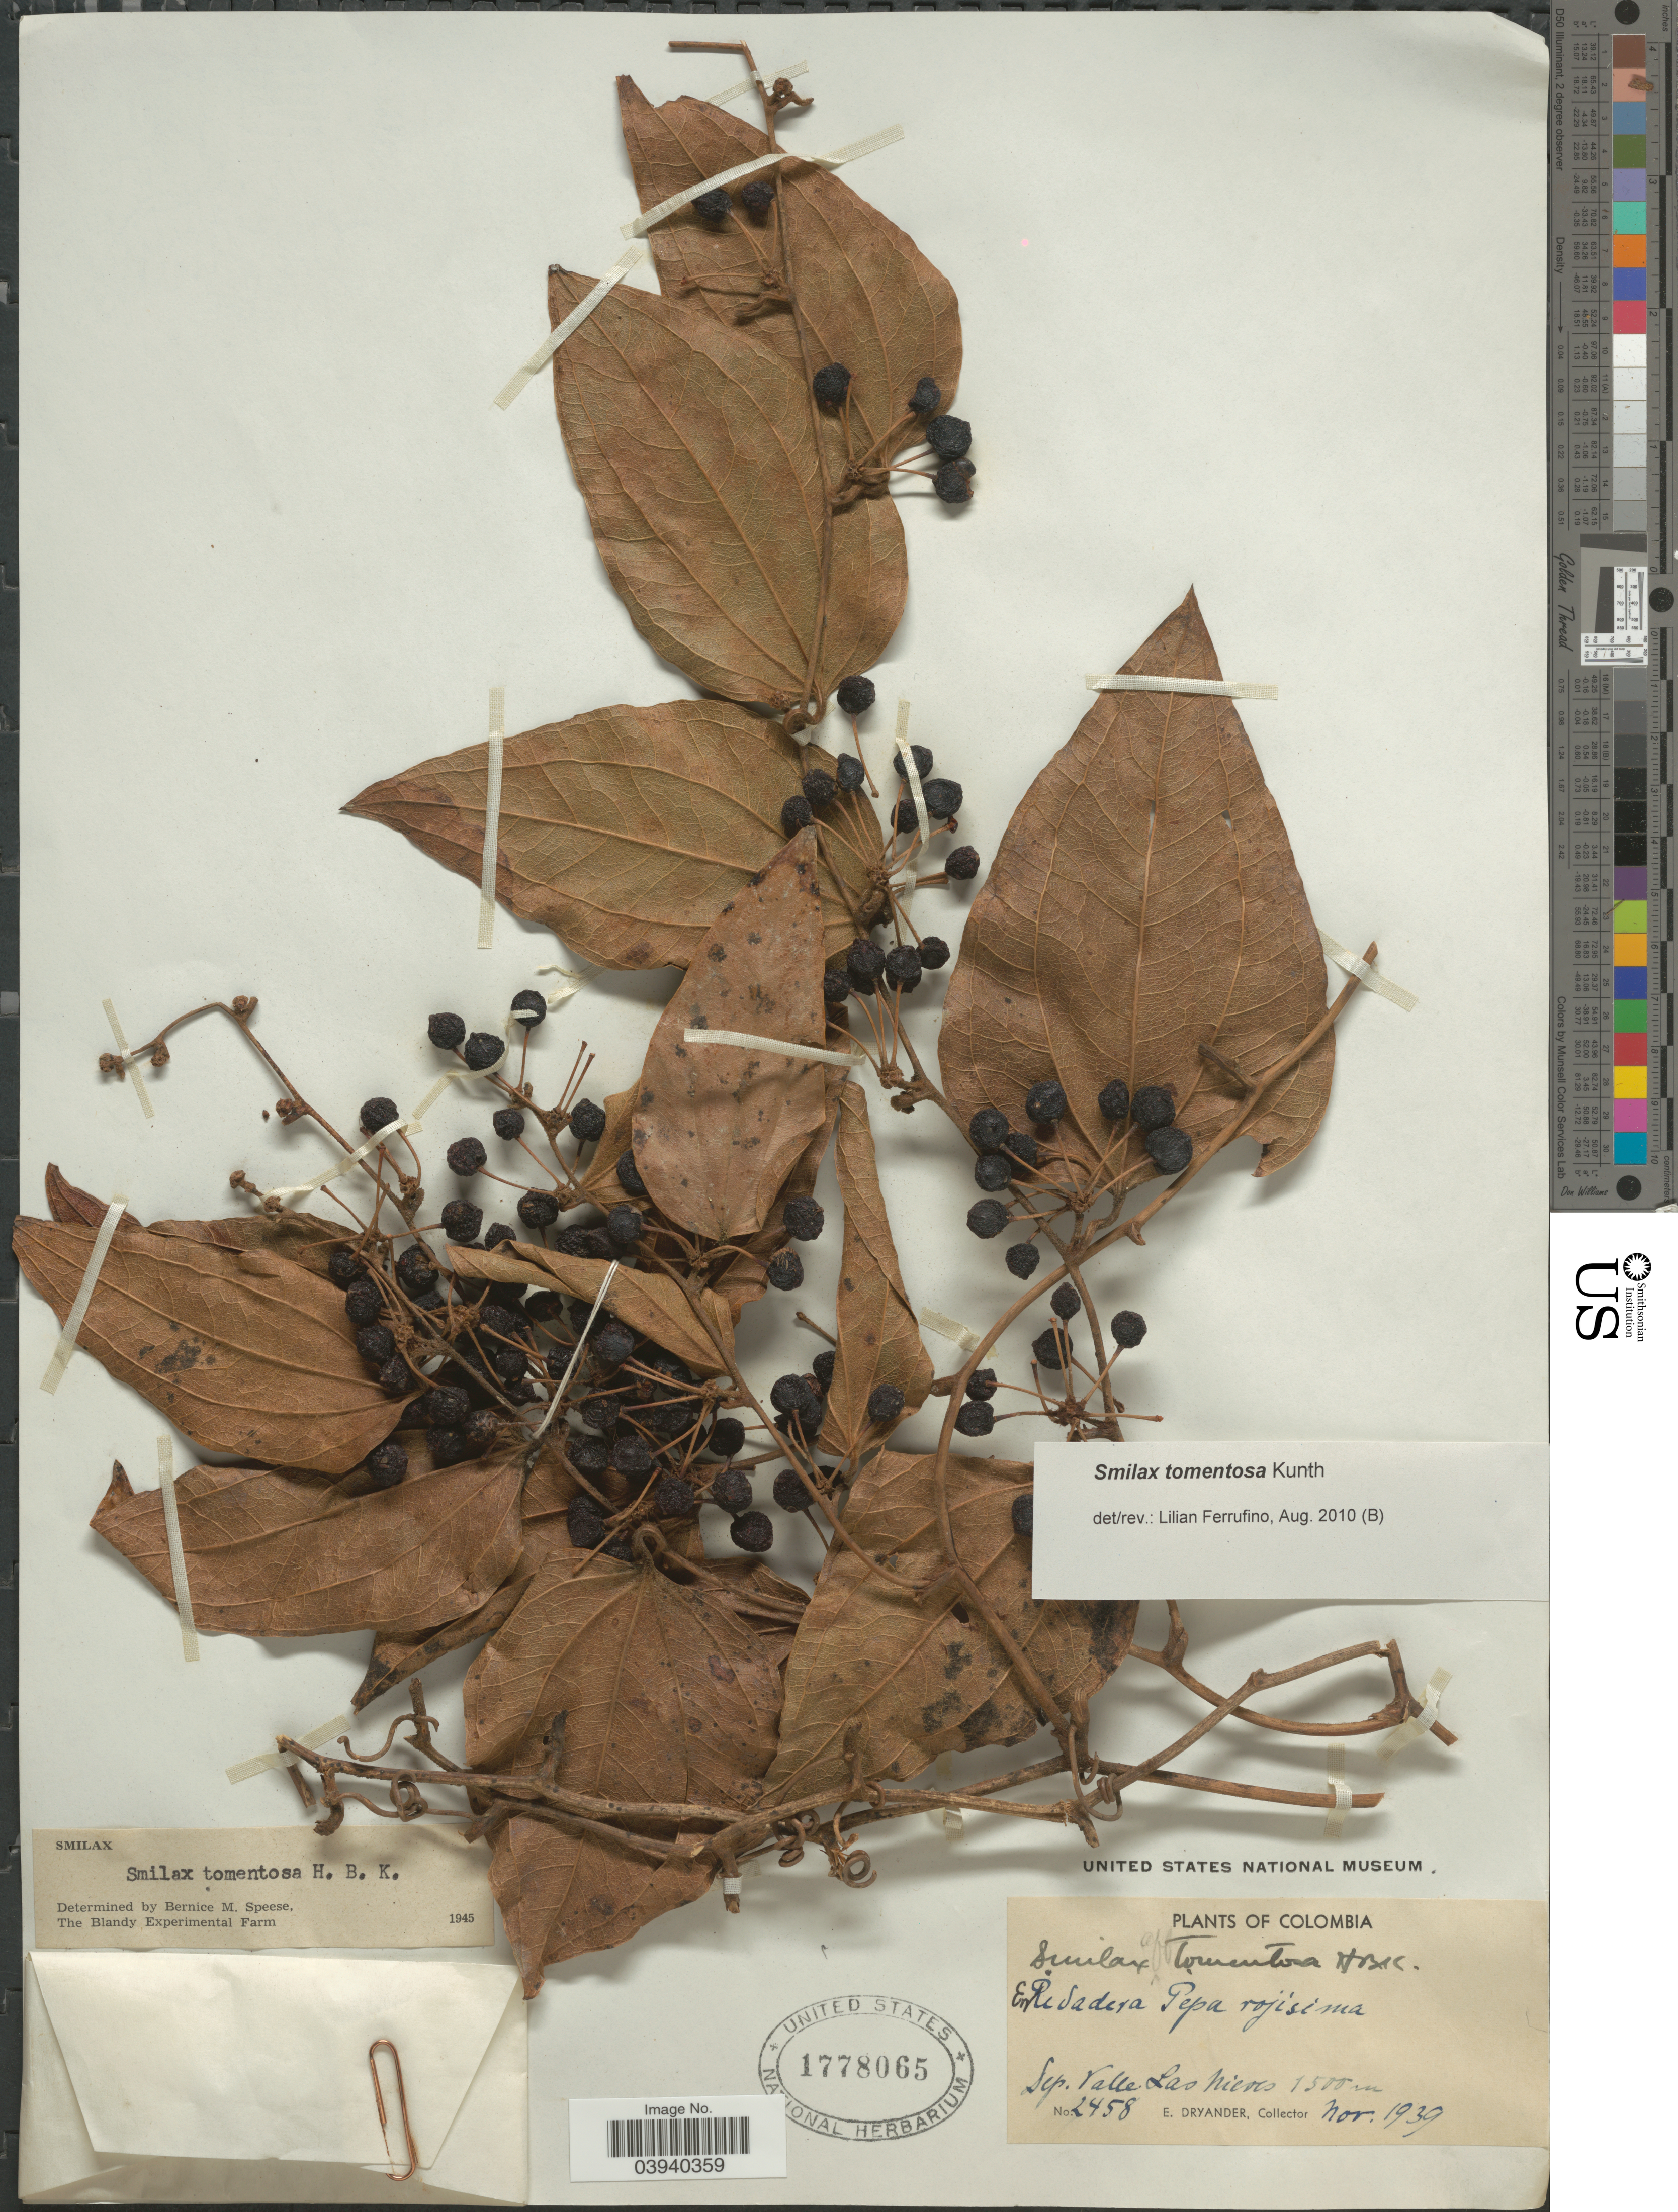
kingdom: Plantae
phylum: Tracheophyta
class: Liliopsida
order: Liliales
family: Smilacaceae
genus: Smilax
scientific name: Smilax tomentosa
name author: Kunth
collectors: E. Dryander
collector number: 2458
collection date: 1939-11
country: Colombia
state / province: Valle del Cauca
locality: Dep. Valle. Las Niens.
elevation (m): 1500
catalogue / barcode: US 1778065